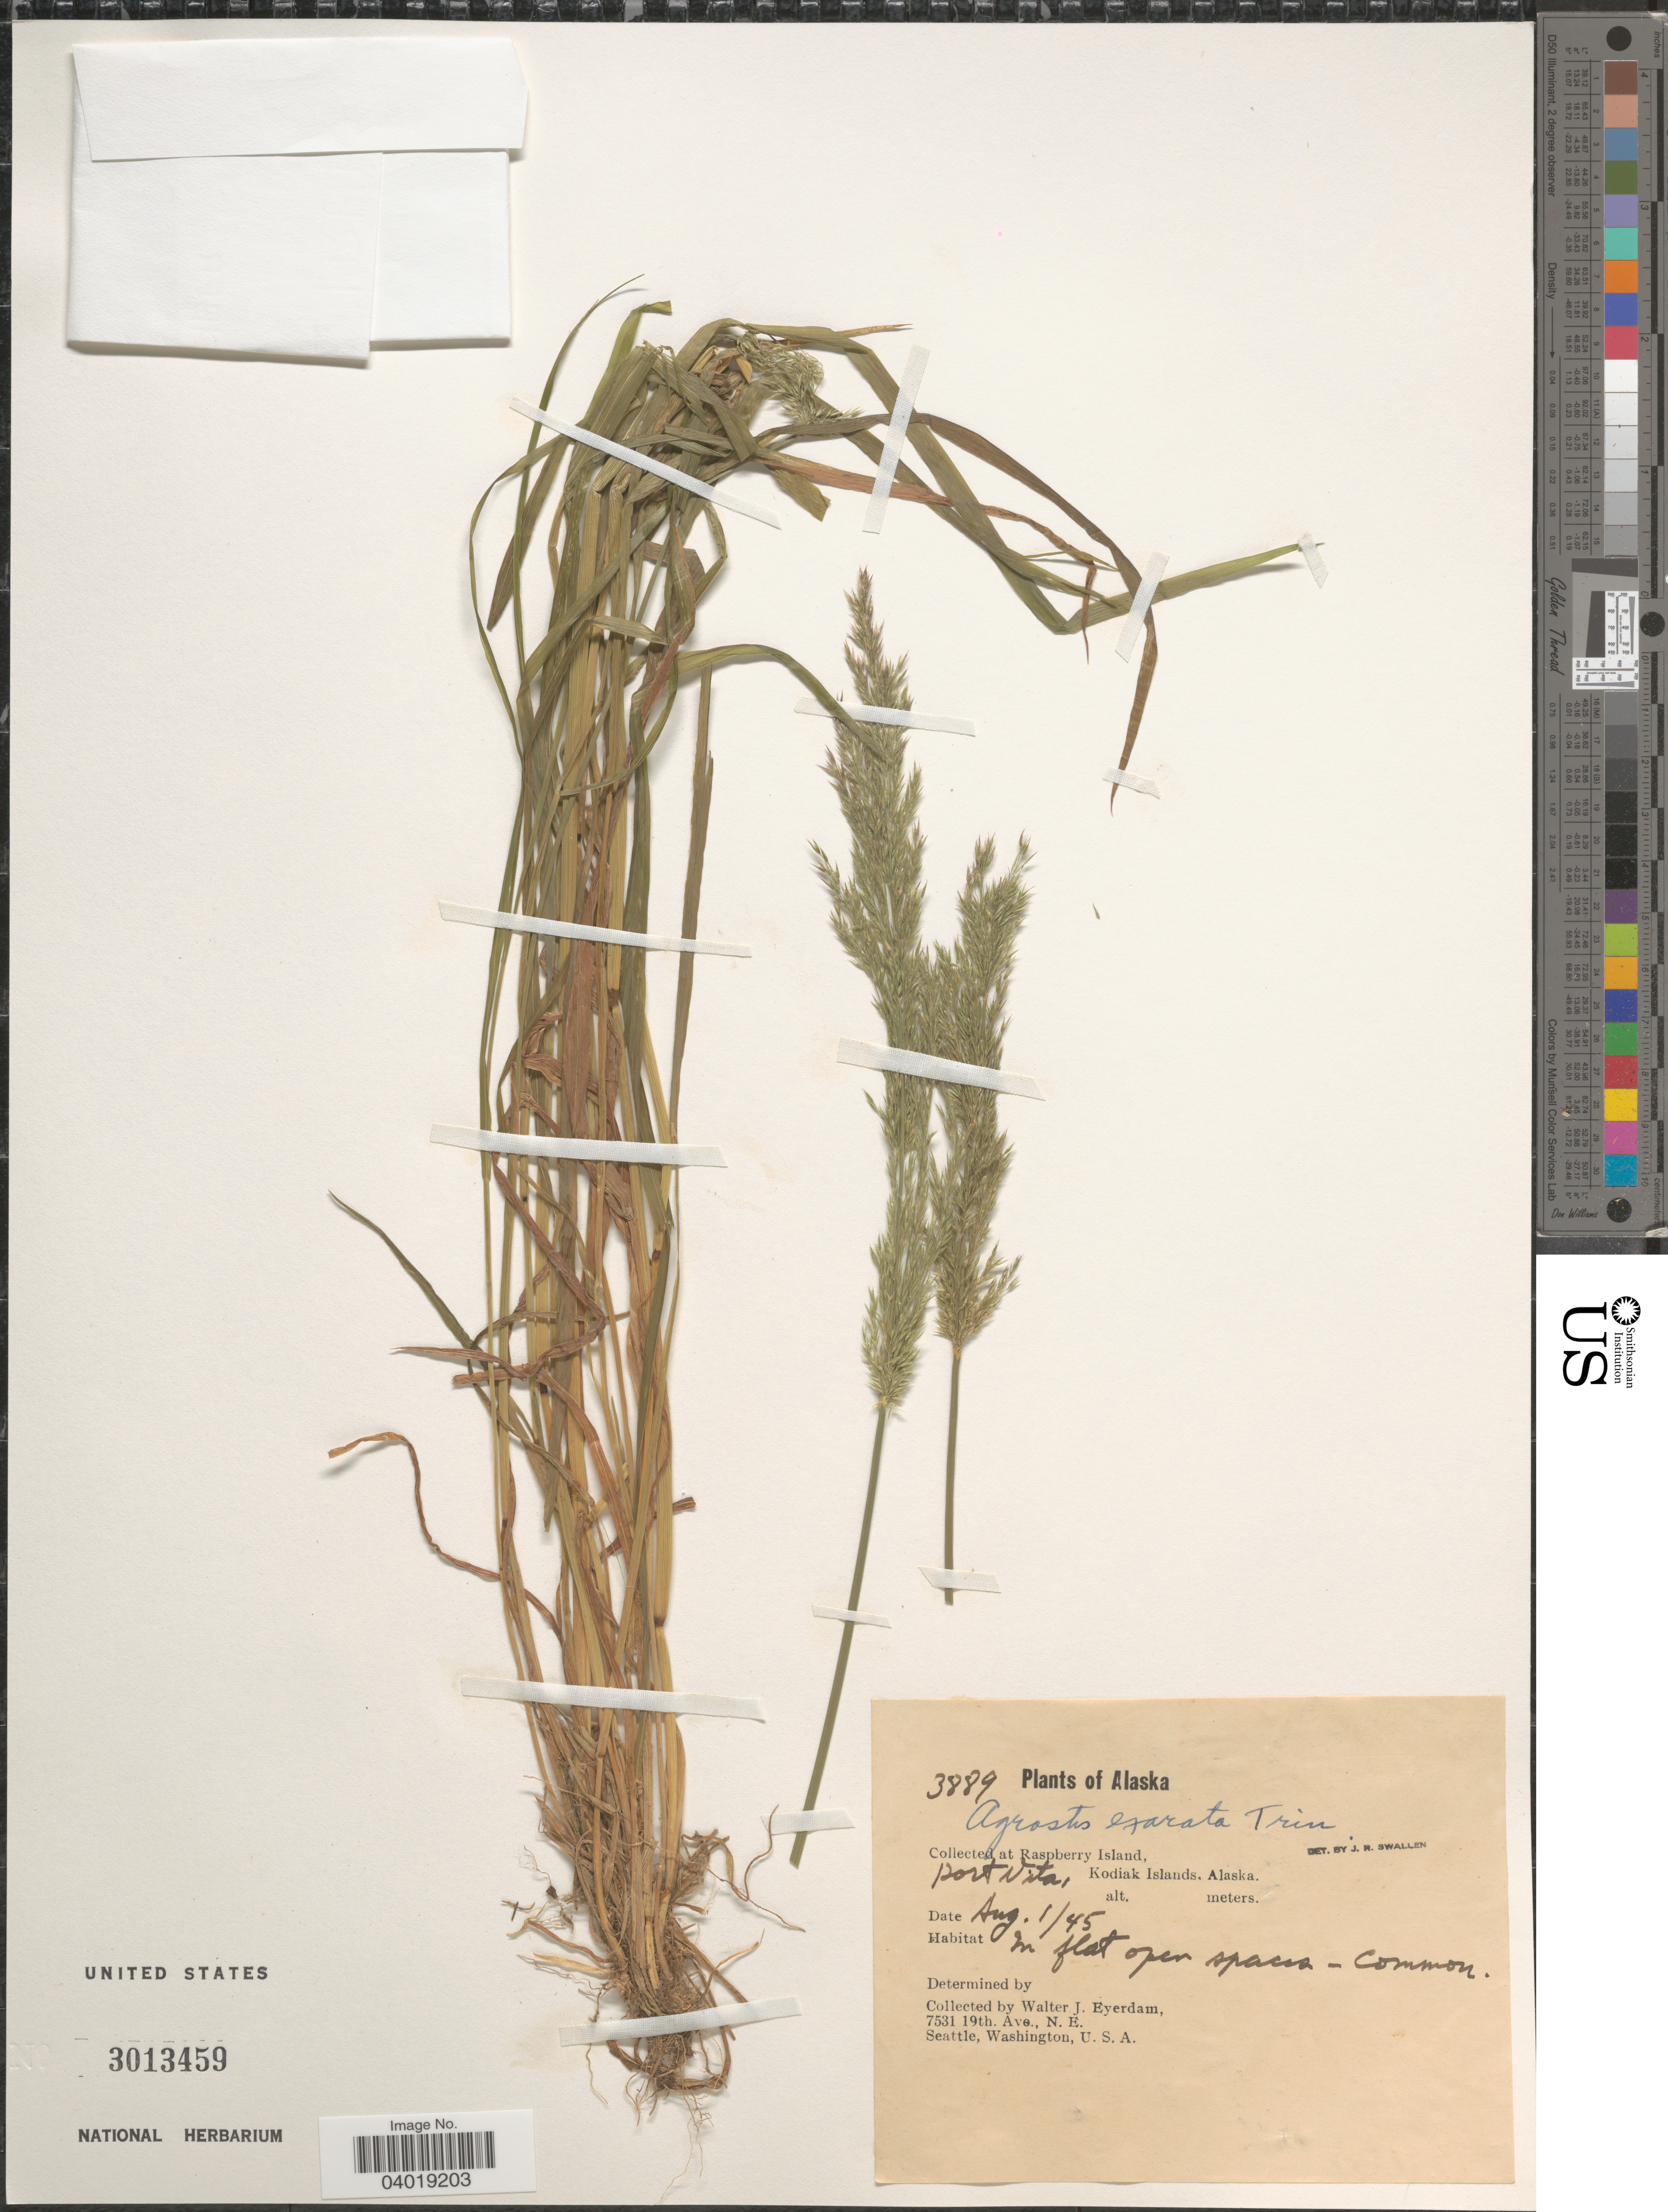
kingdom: Plantae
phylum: Tracheophyta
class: Liliopsida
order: Poales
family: Poaceae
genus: Agrostis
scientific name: Agrostis exarata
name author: Trin.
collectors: W. J. Eyerdam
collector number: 3889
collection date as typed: Transcribed d/m/y: 1/8/45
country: United States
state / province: Alaska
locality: At Raspberry Island, Port Vita, Kodiak Islands.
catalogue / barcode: US 3013459